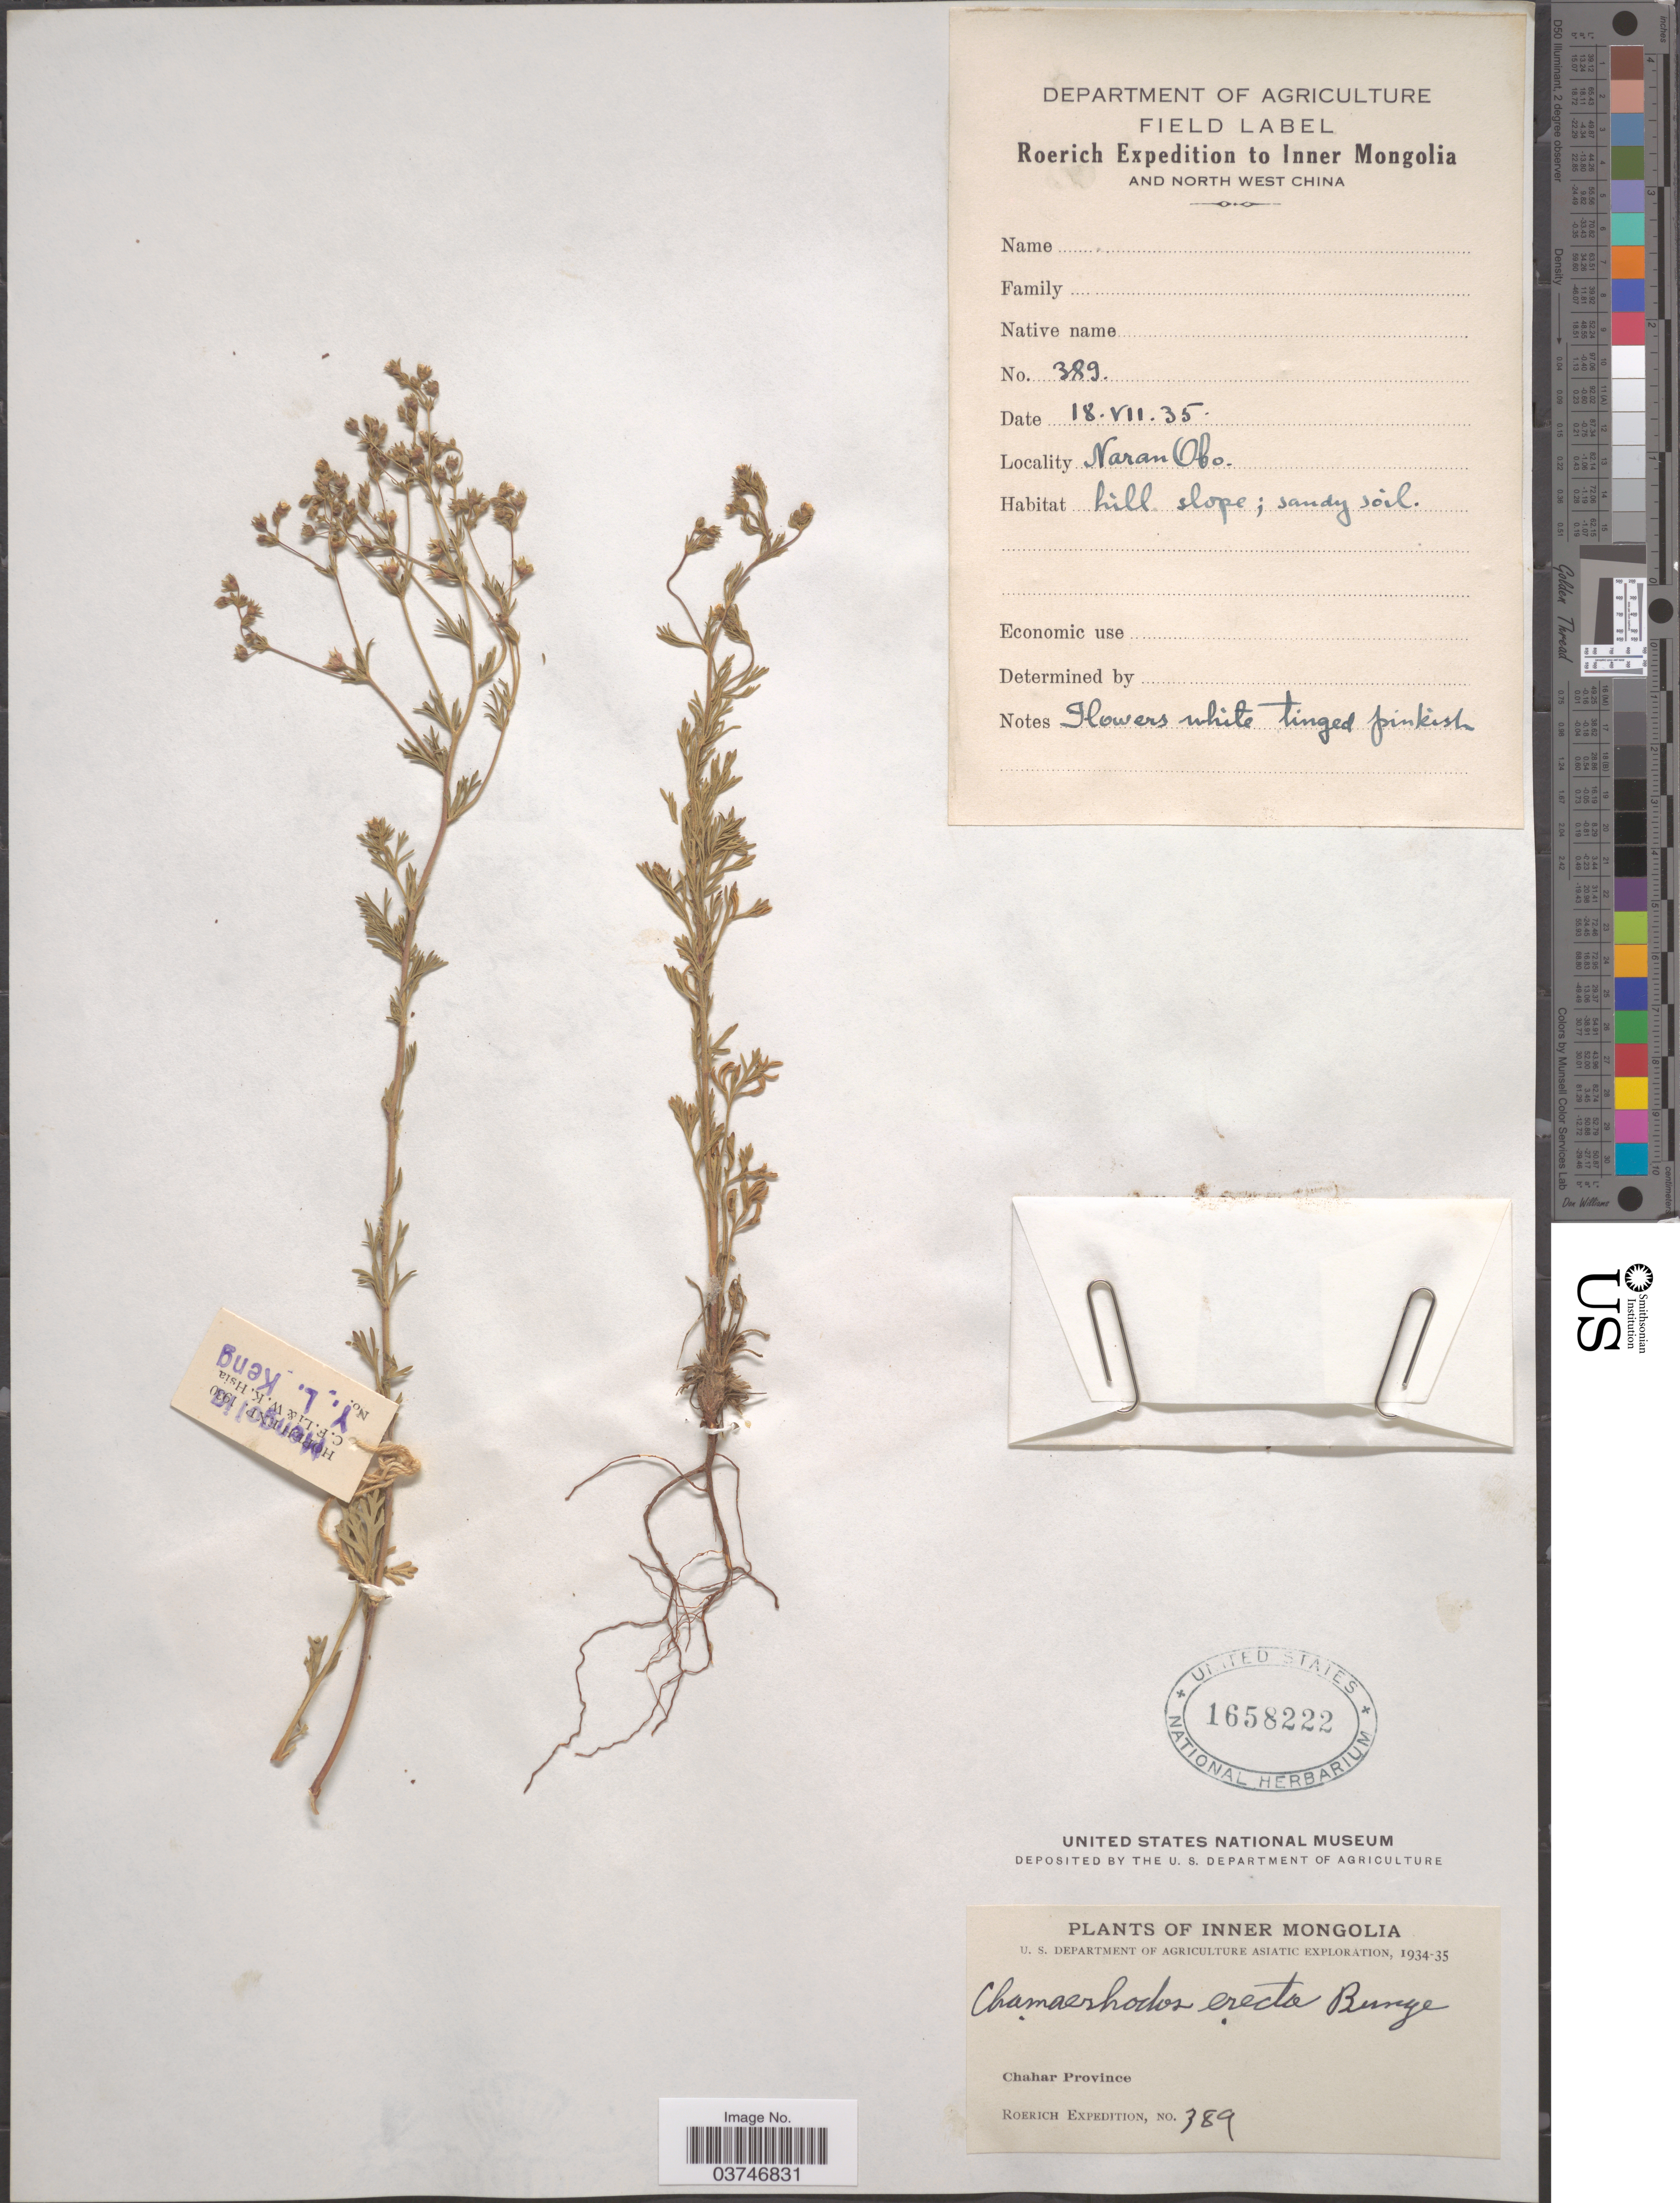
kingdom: Plantae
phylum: Tracheophyta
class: Magnoliopsida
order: Rosales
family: Rosaceae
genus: Chamaerhodos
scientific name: Chamaerhodos erecta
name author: (L.) Bunge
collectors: Roerich Expedition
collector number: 389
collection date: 1935-08-18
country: China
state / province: Nei Monggol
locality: Inner Mongolia and North West China. Chahar Province. Naran Obo.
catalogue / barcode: US 1658222